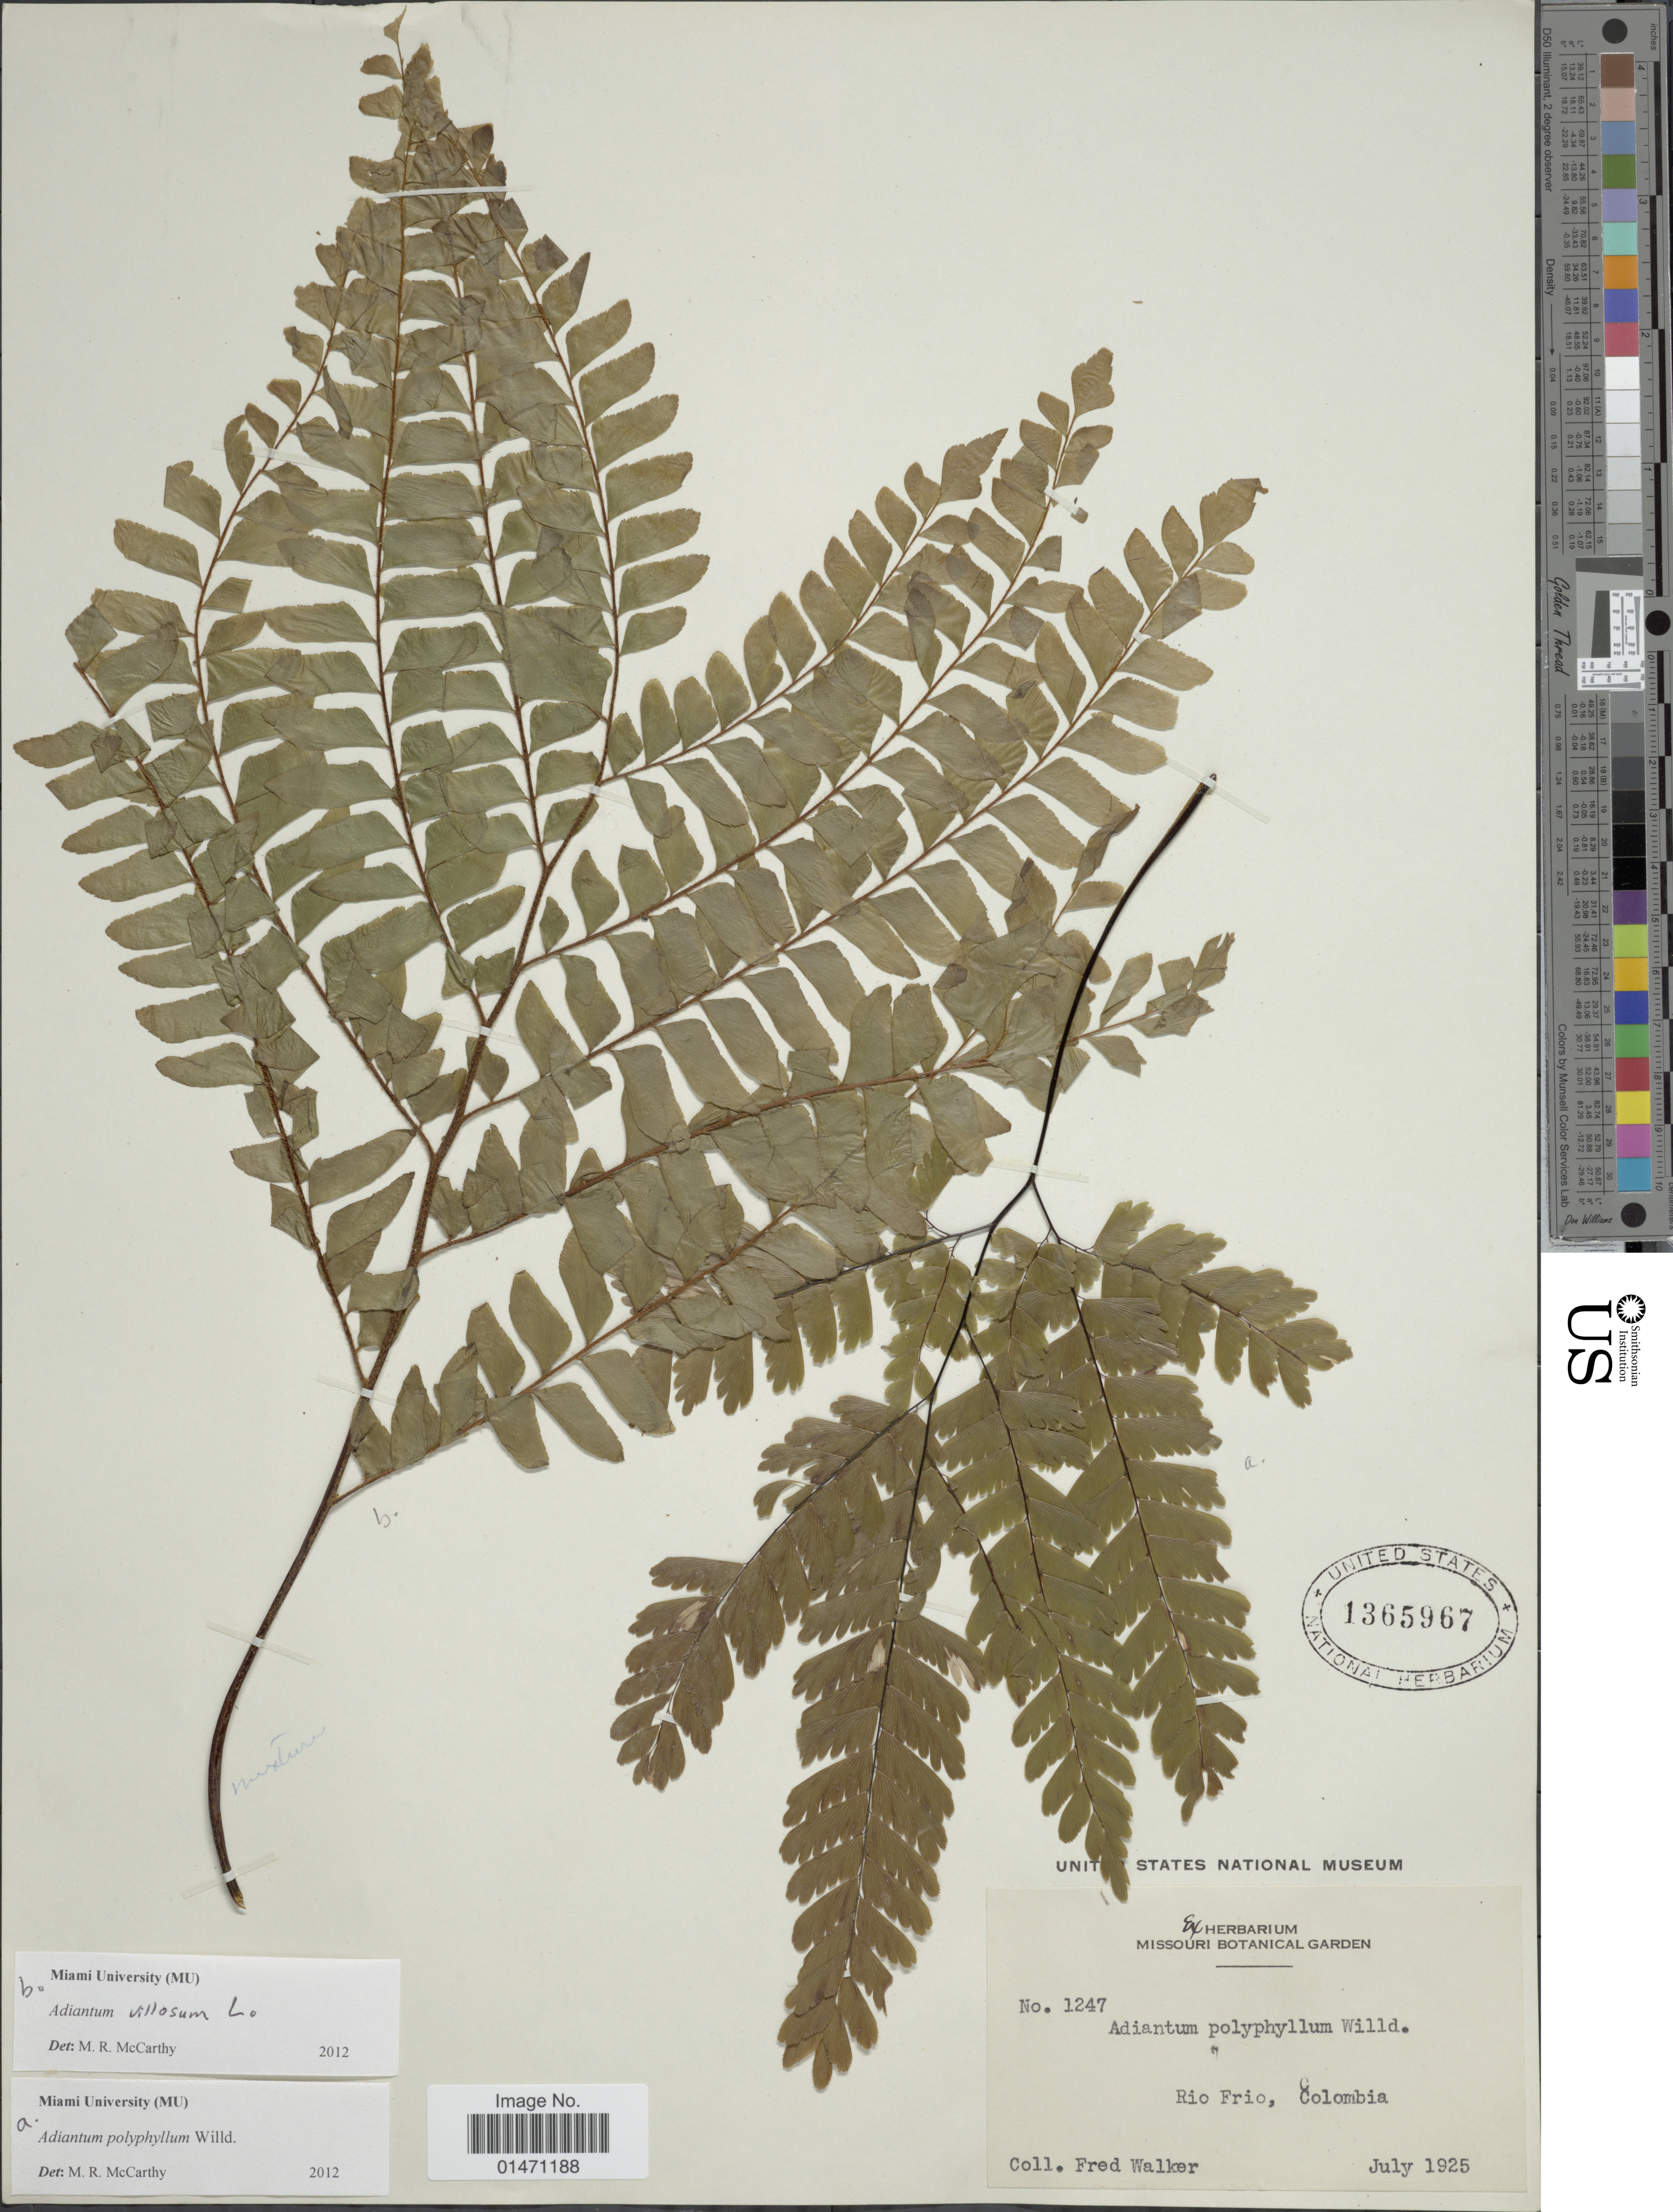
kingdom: Plantae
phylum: Tracheophyta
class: Polypodiopsida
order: Polypodiales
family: Pteridaceae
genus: Adiantum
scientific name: Adiantum polyphyllum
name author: Willd.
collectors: F. Walker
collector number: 1247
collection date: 1925-07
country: Colombia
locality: Rio Frio, Colombia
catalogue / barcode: US 1365967